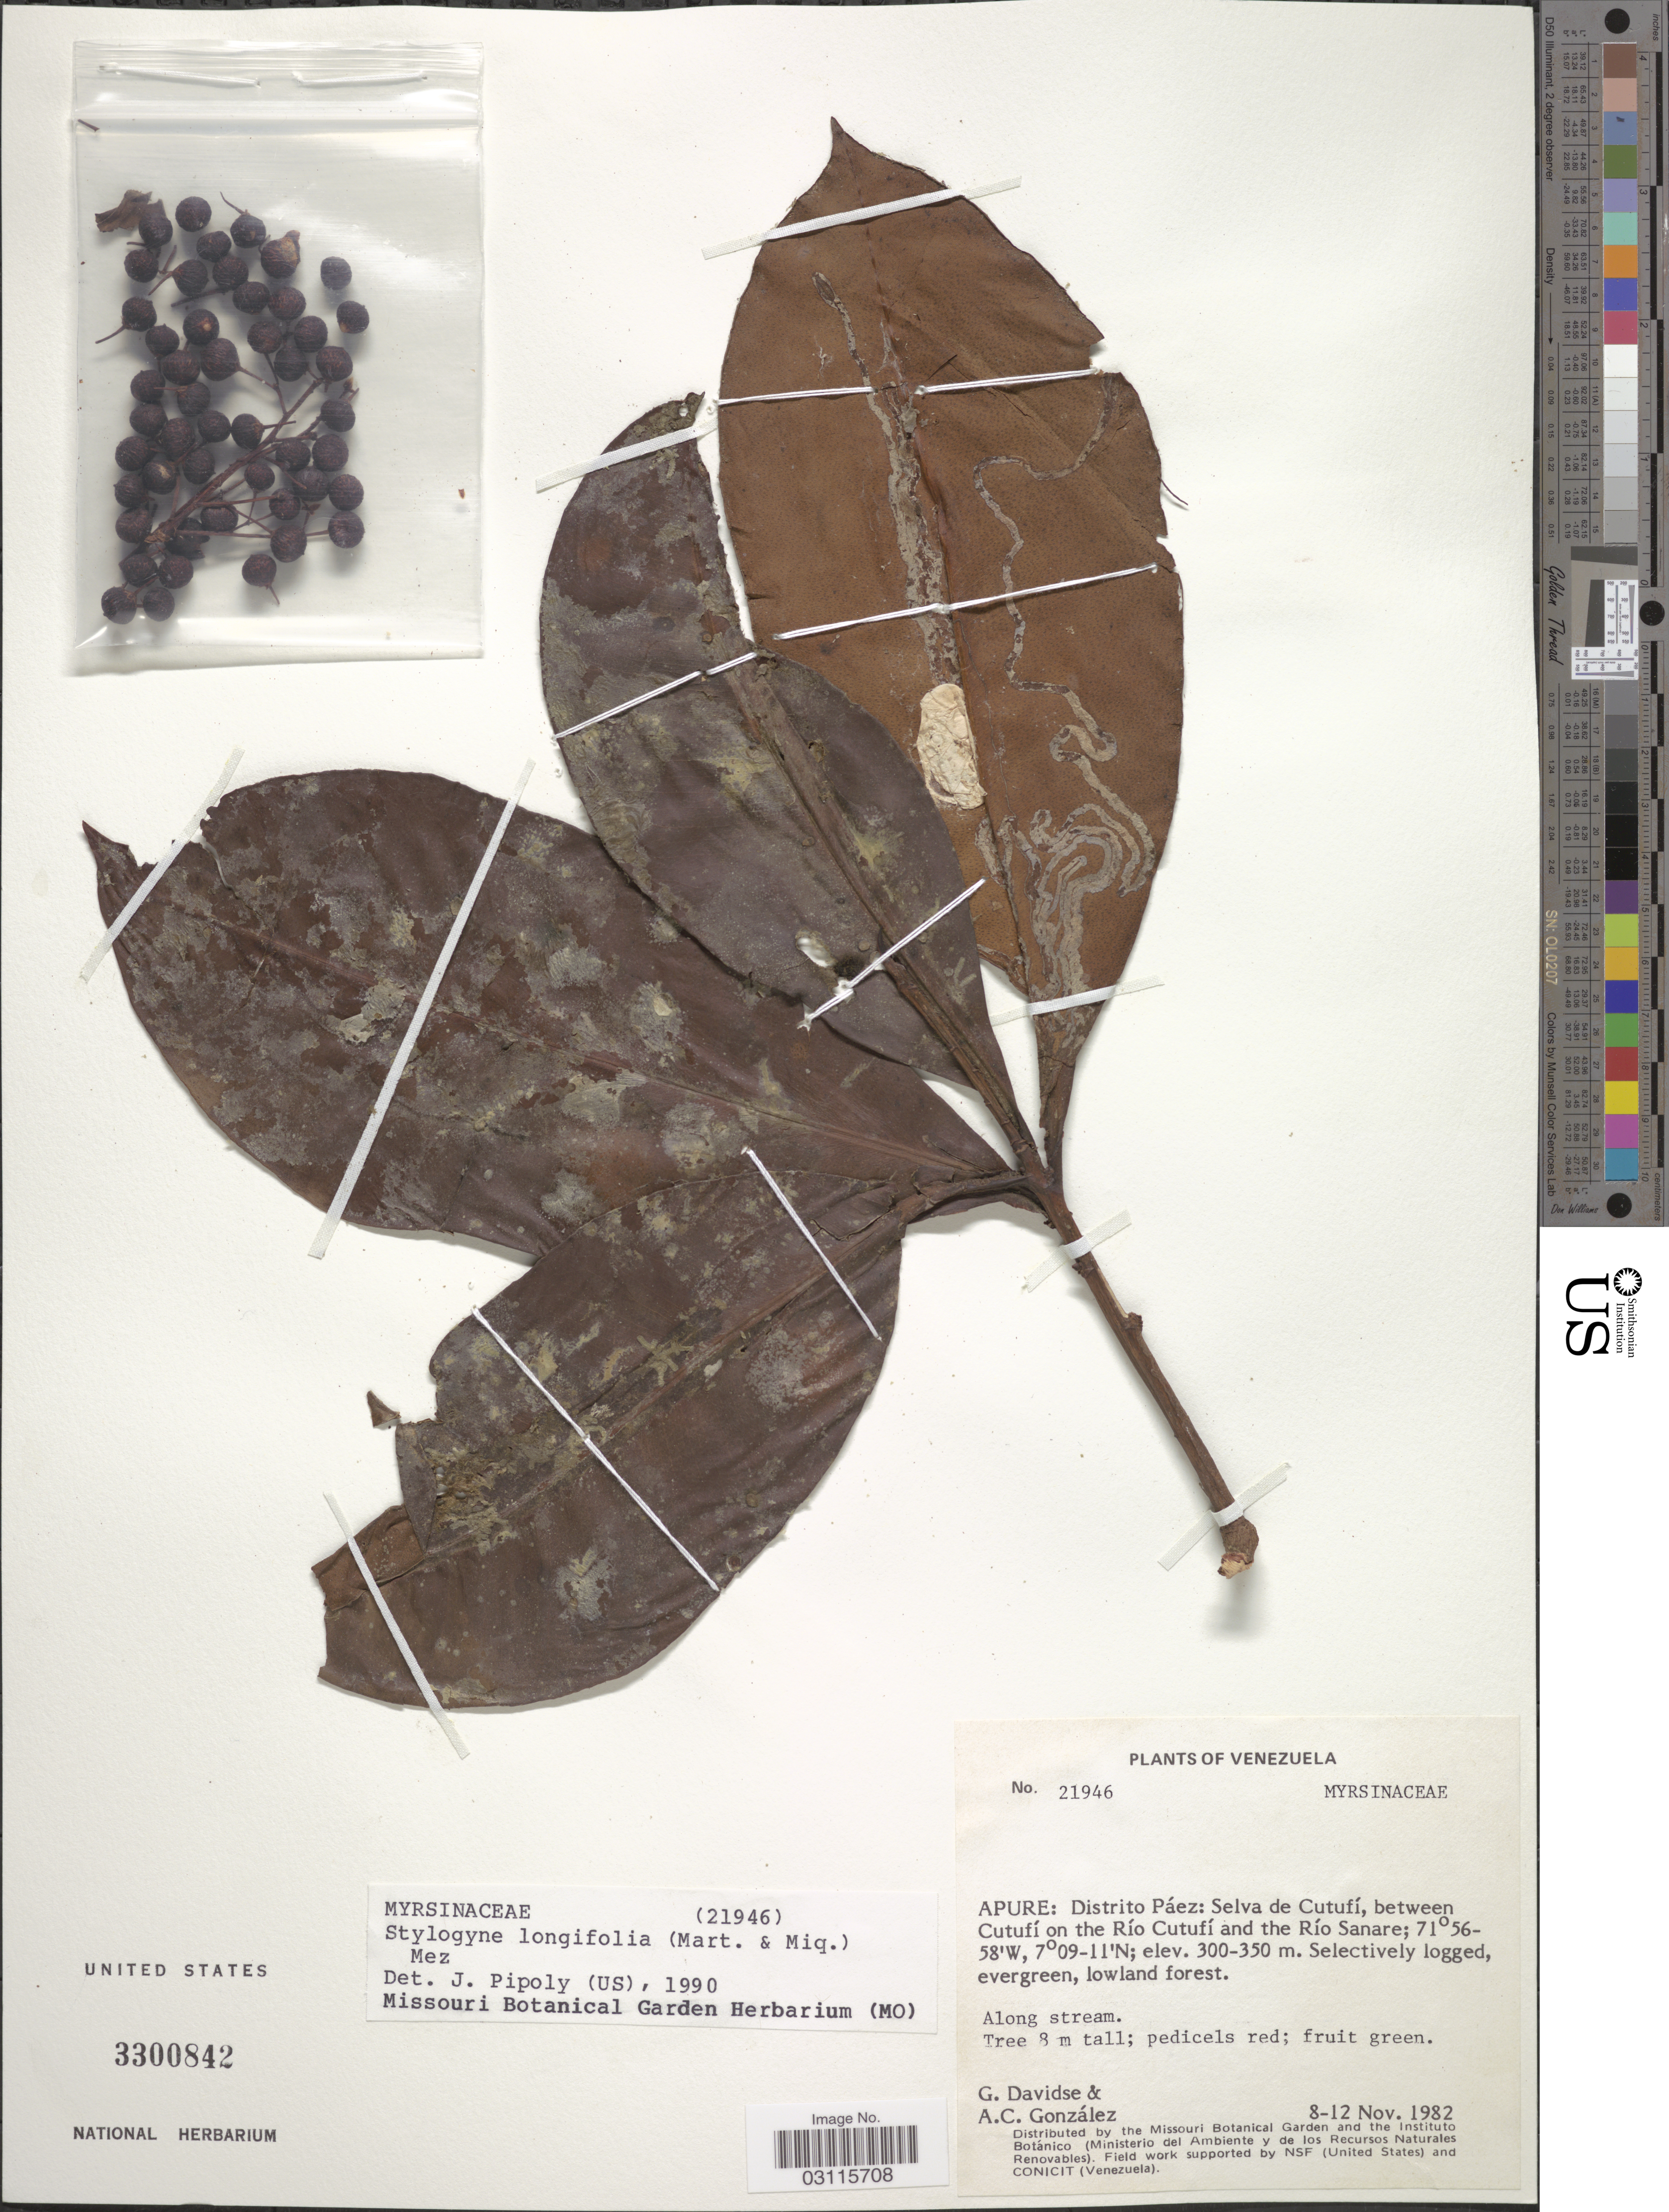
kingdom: Plantae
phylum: Tracheophyta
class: Magnoliopsida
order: Ericales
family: Primulaceae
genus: Stylogyne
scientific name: Stylogyne longifolia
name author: Mez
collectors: G. Davidse & A. C. González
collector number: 21946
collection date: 1982-11-08/1982-11-12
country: Venezuela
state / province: Apure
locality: Distrito Páez: Selva de Cutufí, between Cutufí on the Río Cutufí and the Río Sanare.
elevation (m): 300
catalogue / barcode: US 3300842